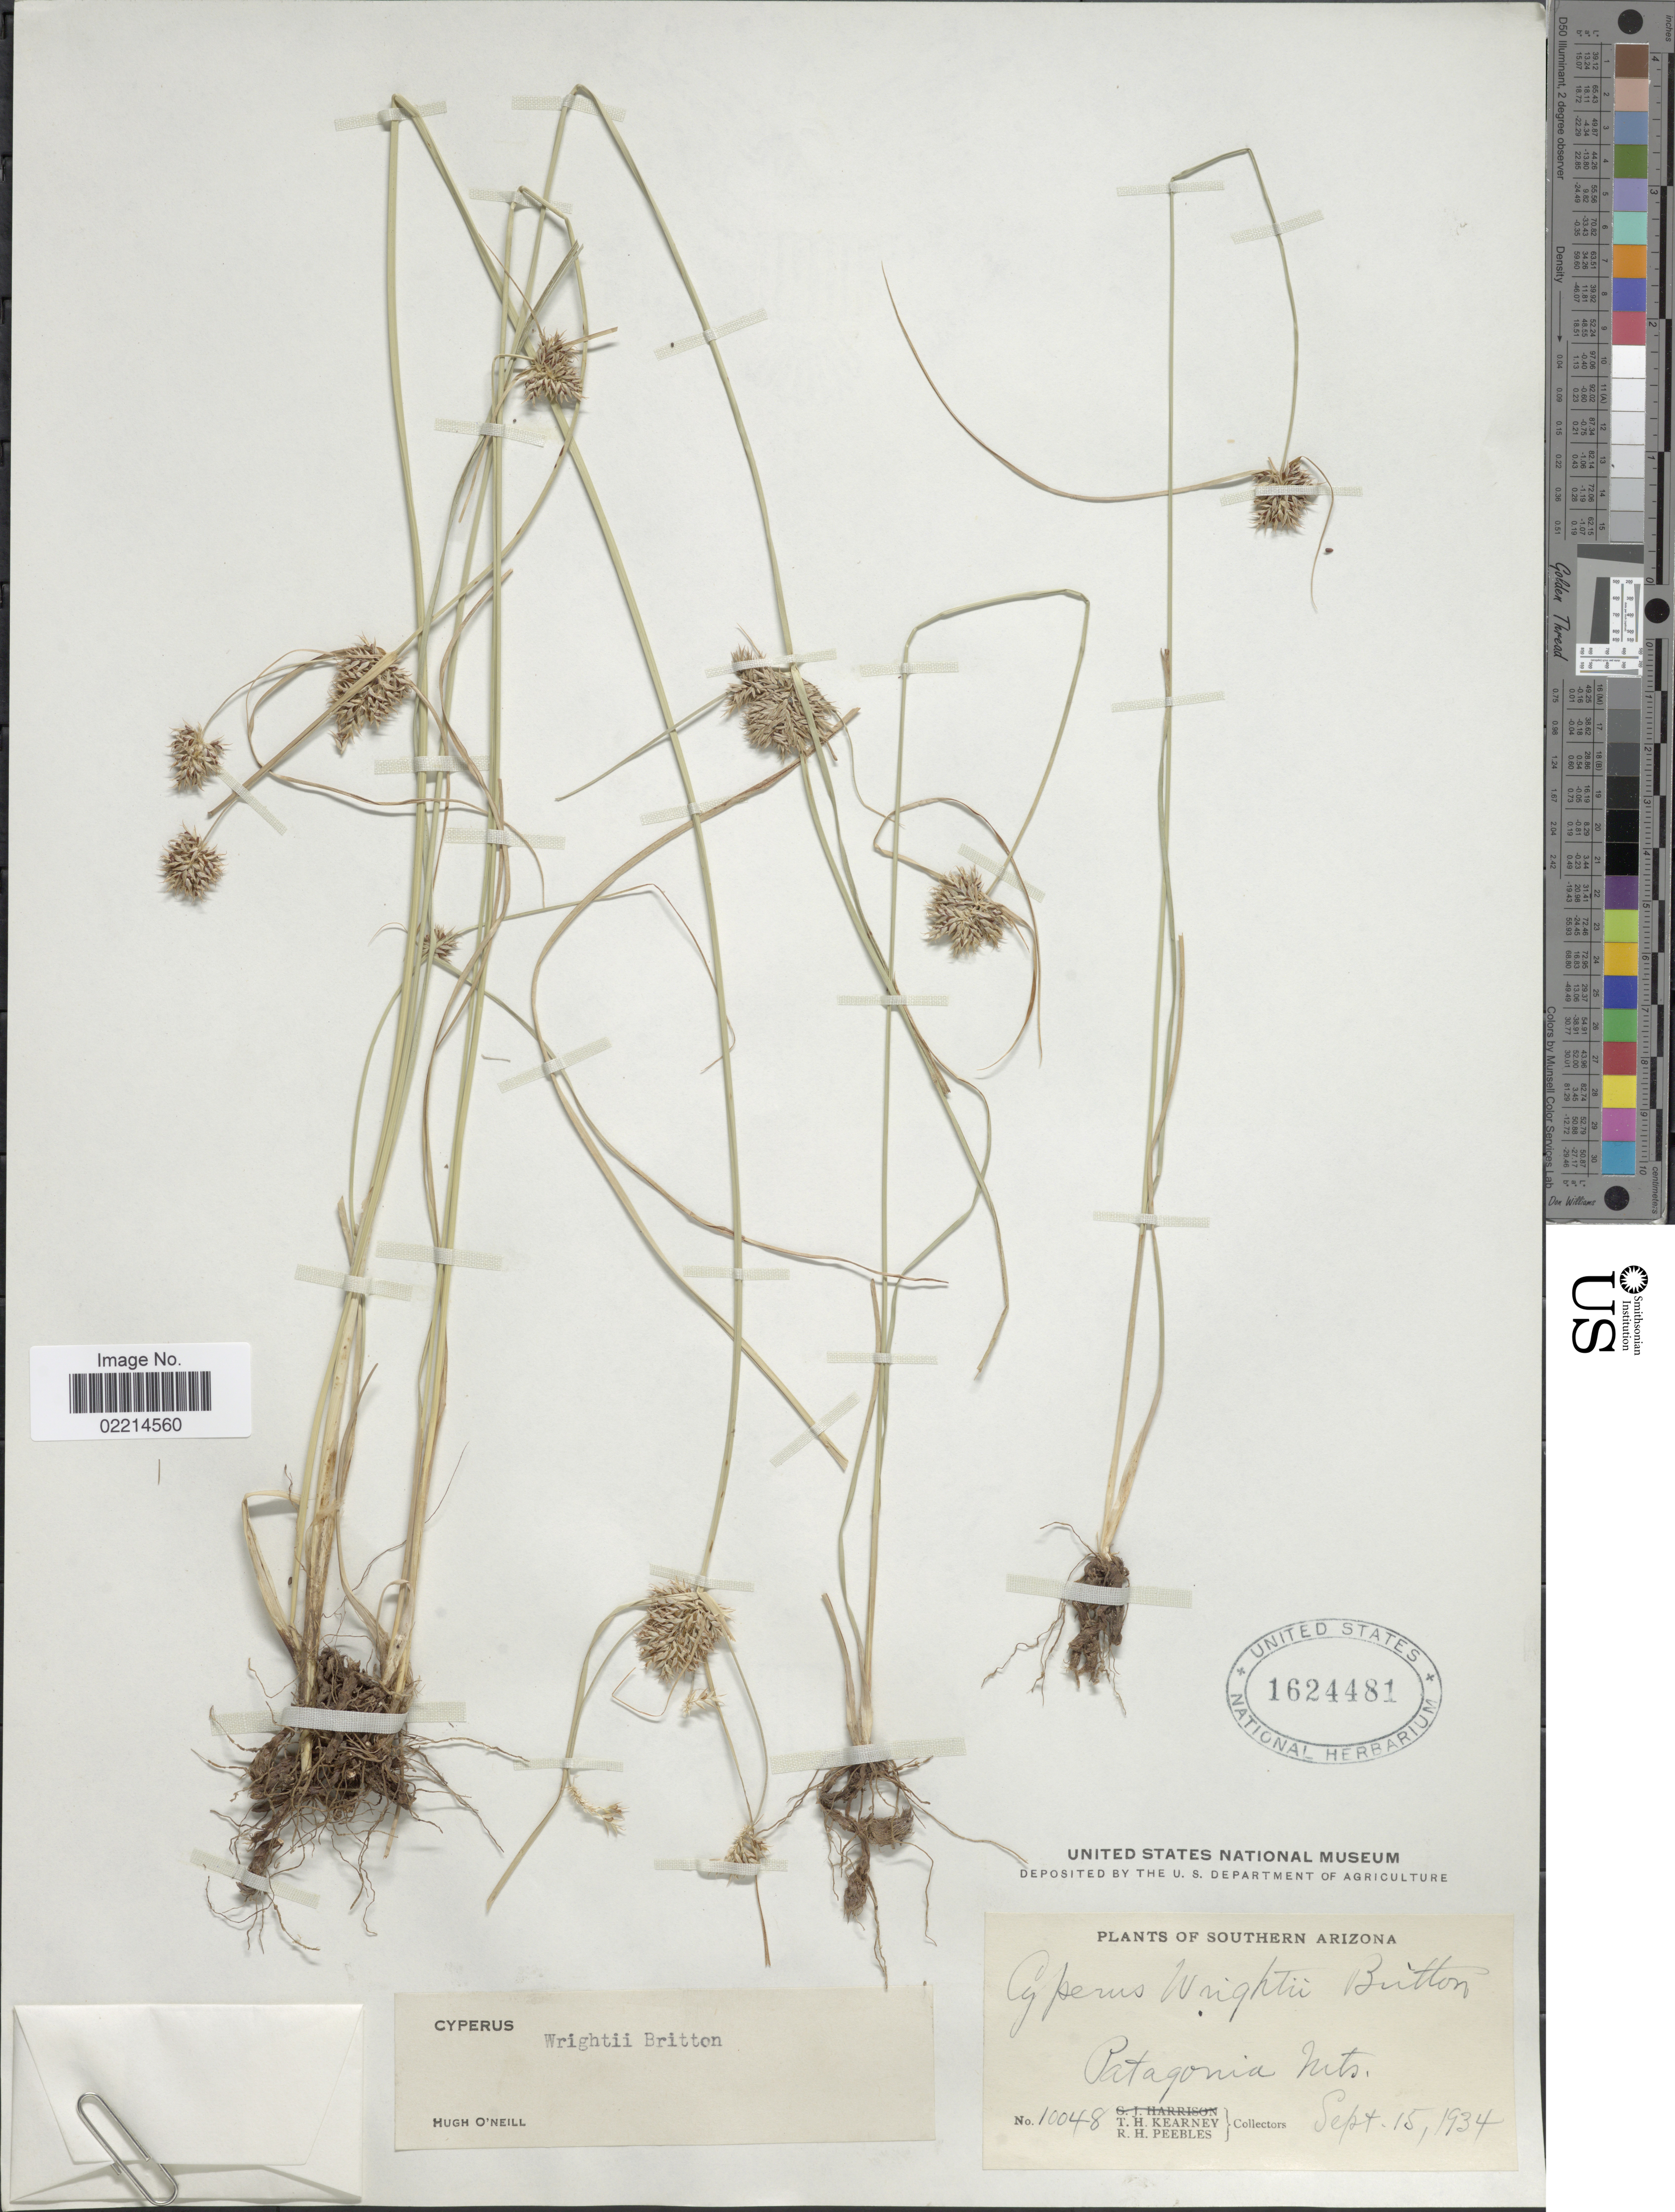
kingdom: Plantae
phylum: Tracheophyta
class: Liliopsida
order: Poales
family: Cyperaceae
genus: Cyperus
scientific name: Cyperus dipsaceus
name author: Liebm.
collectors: T. H. Kearney & R. H. Peebles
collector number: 10048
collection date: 1934-09-15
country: United States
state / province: Arizona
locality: Southern Arizona, Patagonia Mts.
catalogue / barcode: US 1624481